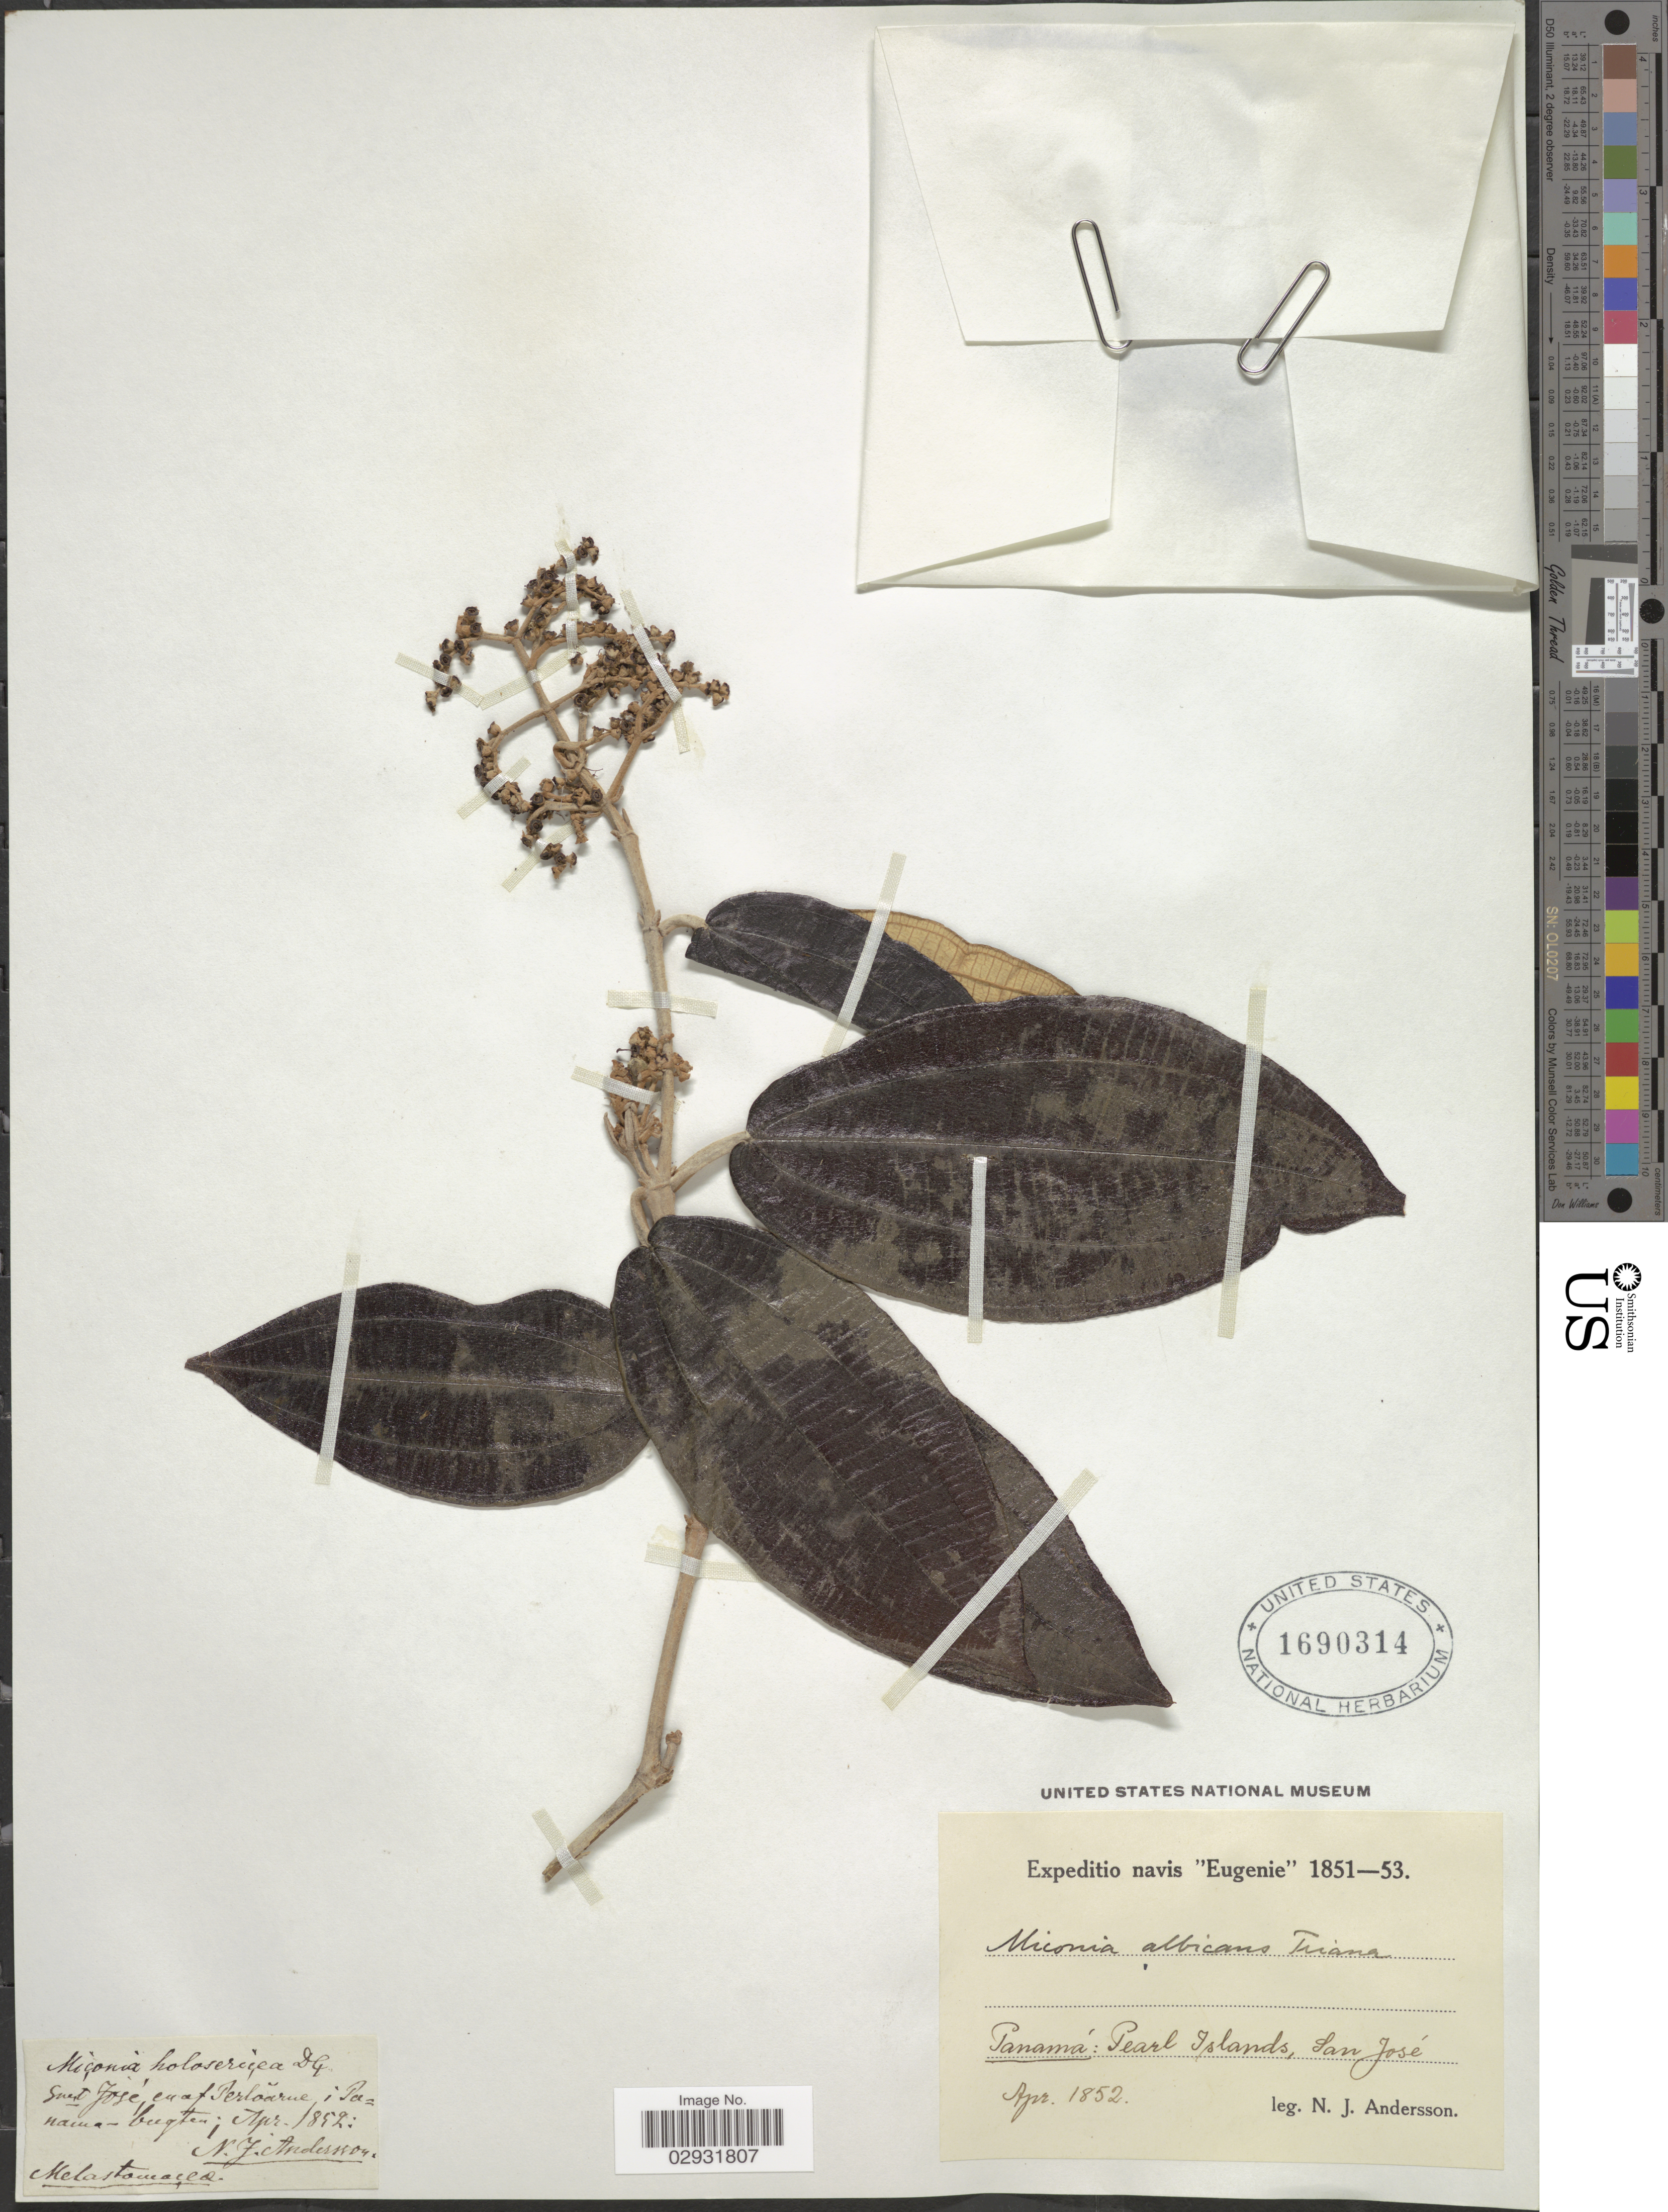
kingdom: Plantae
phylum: Tracheophyta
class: Magnoliopsida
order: Myrtales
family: Melastomataceae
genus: Miconia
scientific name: Miconia albicans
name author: (Sw.) Steud.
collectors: N. J. Andersson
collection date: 1852-04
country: Panama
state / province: Panamá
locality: Panamá: Pearl Islands, San José.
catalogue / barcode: US 1690314